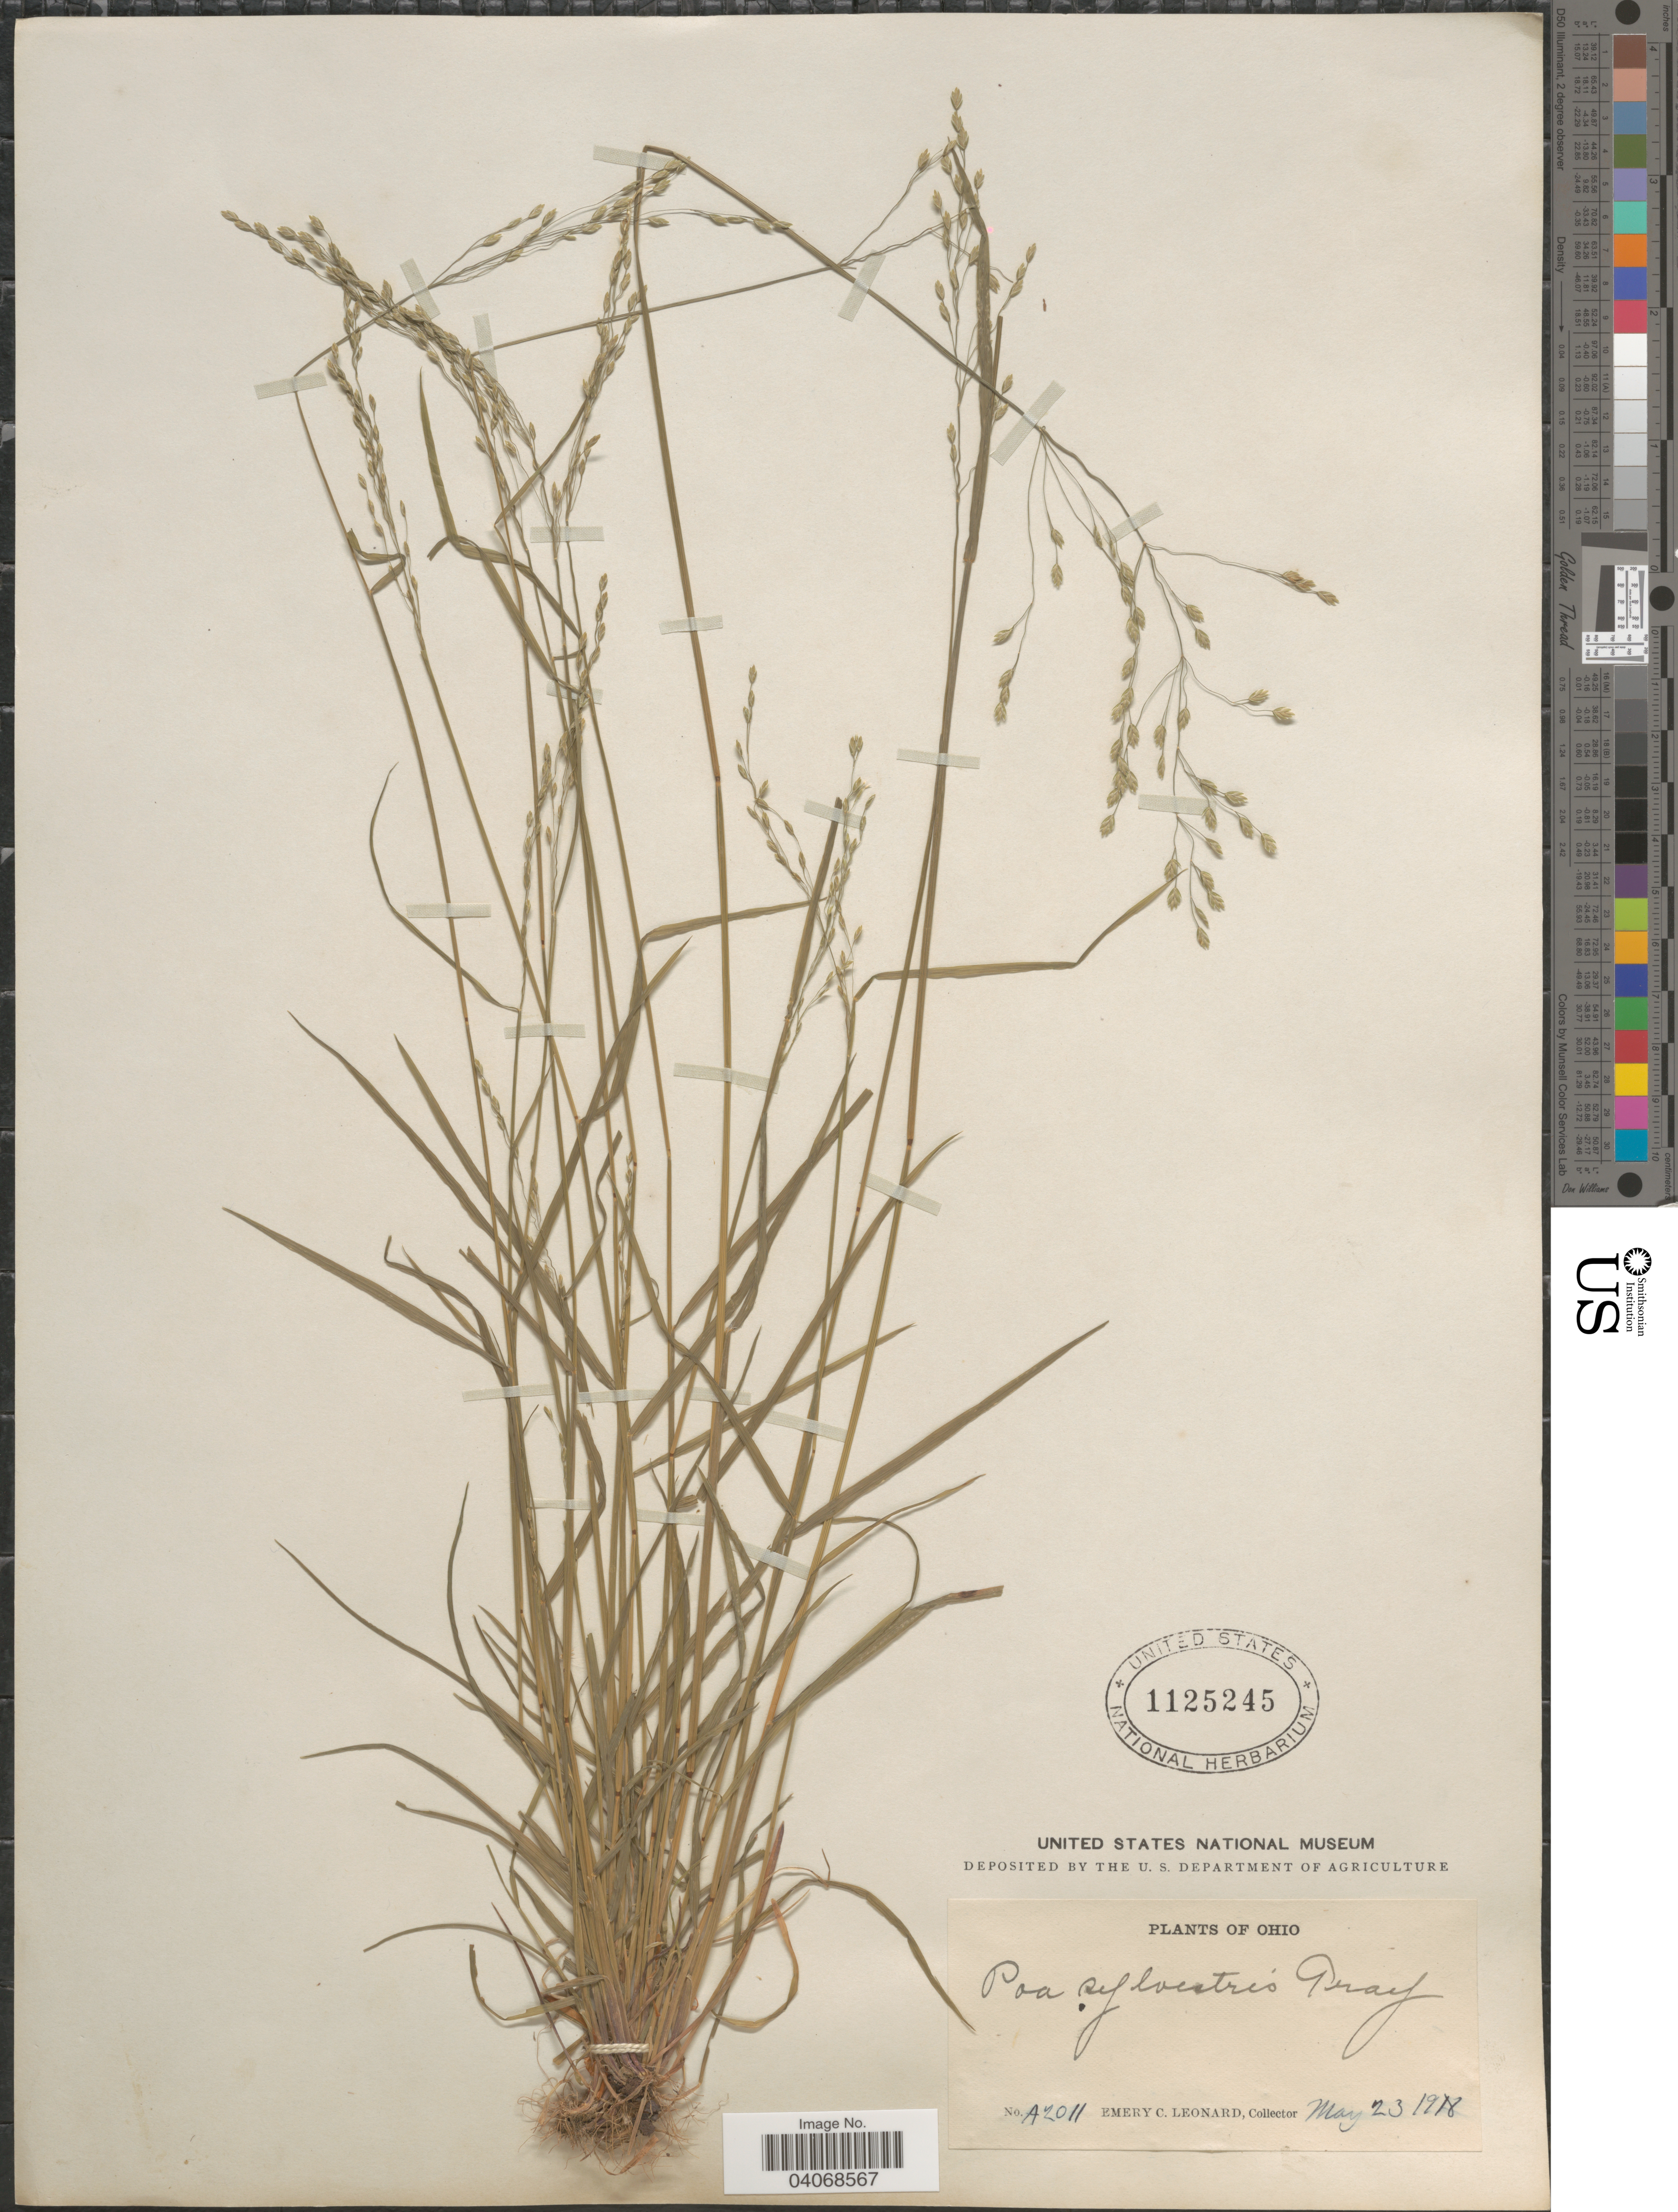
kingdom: Plantae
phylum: Tracheophyta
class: Liliopsida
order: Poales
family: Poaceae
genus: Poa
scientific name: Poa sylvestris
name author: A. Gray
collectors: E. C. Leonard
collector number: A2011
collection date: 1918-05-23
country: United States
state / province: Ohio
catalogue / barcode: US 1125245